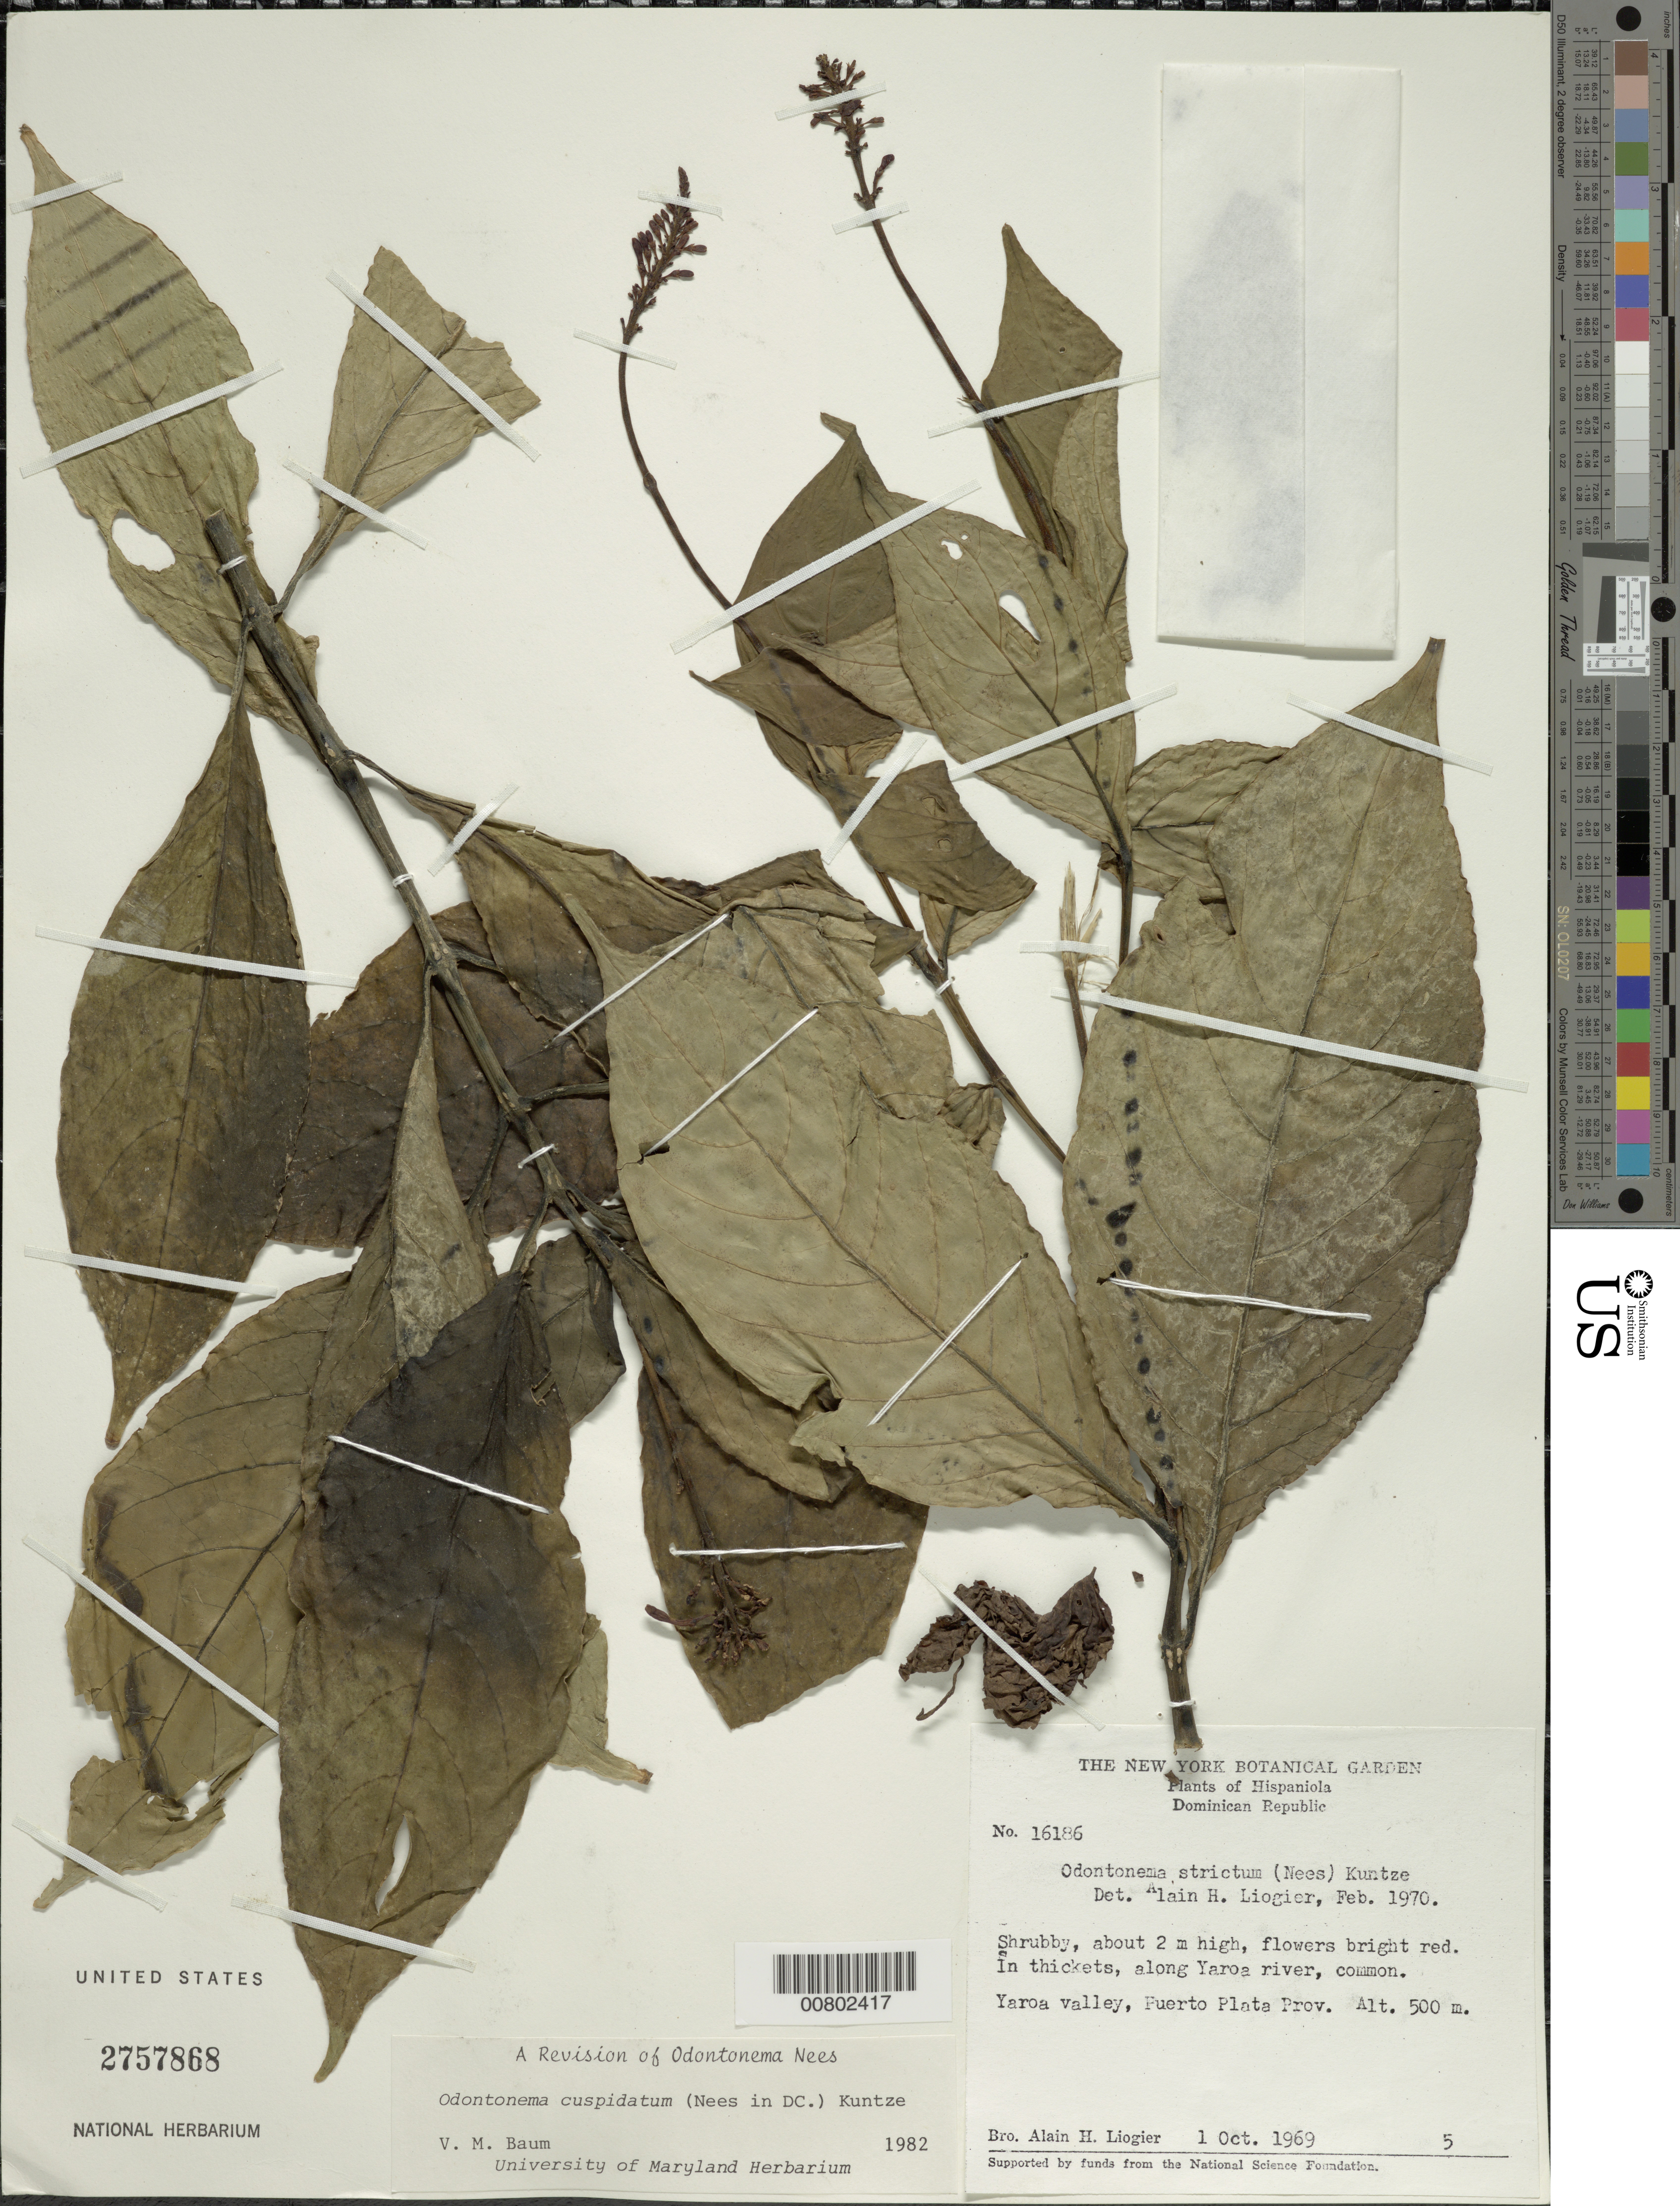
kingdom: Plantae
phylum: Tracheophyta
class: Magnoliopsida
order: Lamiales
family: Acanthaceae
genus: Odontonema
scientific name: Odontonema cuspidatum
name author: (Nees) Kuntze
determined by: Baum, V. M.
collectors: A. H. Liogier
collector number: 16186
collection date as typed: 01 Oct 1969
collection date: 1969-10-01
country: Dominican Republic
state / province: Puerto Plata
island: Hispaniola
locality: Yaroa Valley, Yaroa River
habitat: In thickets along river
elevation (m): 500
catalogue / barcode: US 2757868